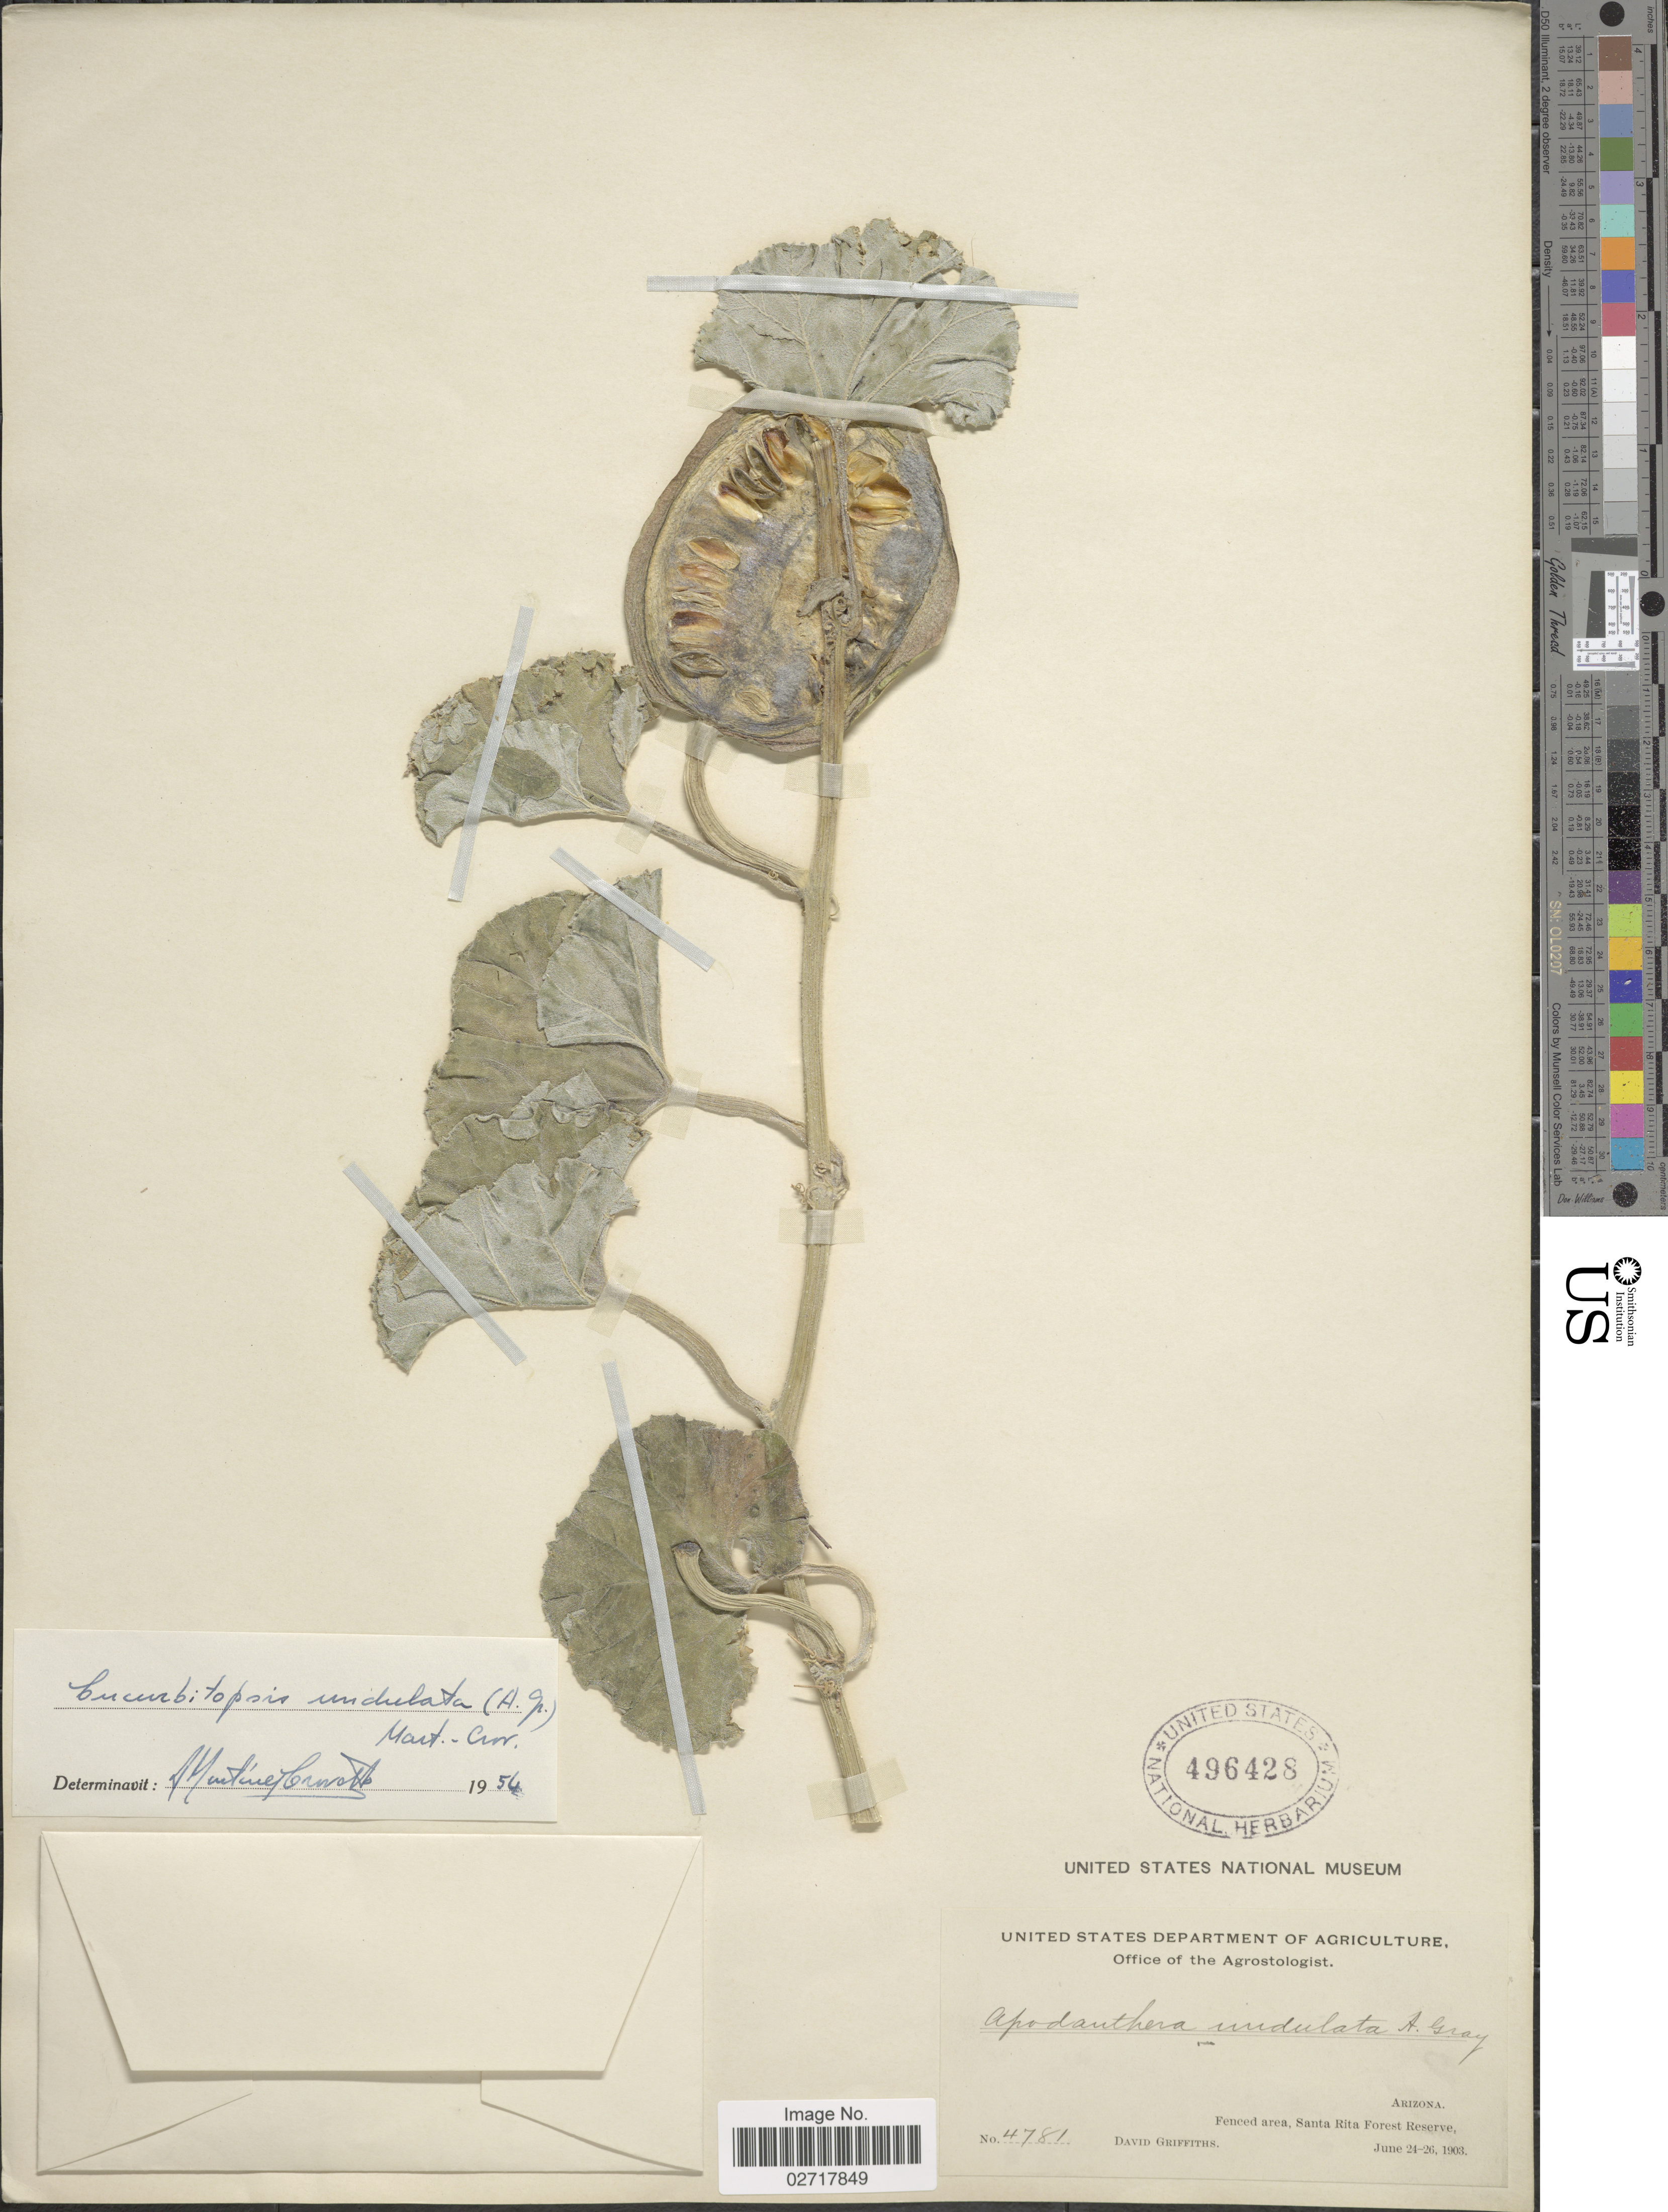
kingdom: Plantae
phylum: Tracheophyta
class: Magnoliopsida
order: Cucurbitales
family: Cucurbitaceae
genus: Apodanthera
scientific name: Apodanthera undulata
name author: A. Gray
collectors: D. Griffiths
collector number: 4781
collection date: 1903-06-24/1903-06-26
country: United States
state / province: Arizona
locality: Fenced area, Santa Rita Forest Reserve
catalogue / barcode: US 496428